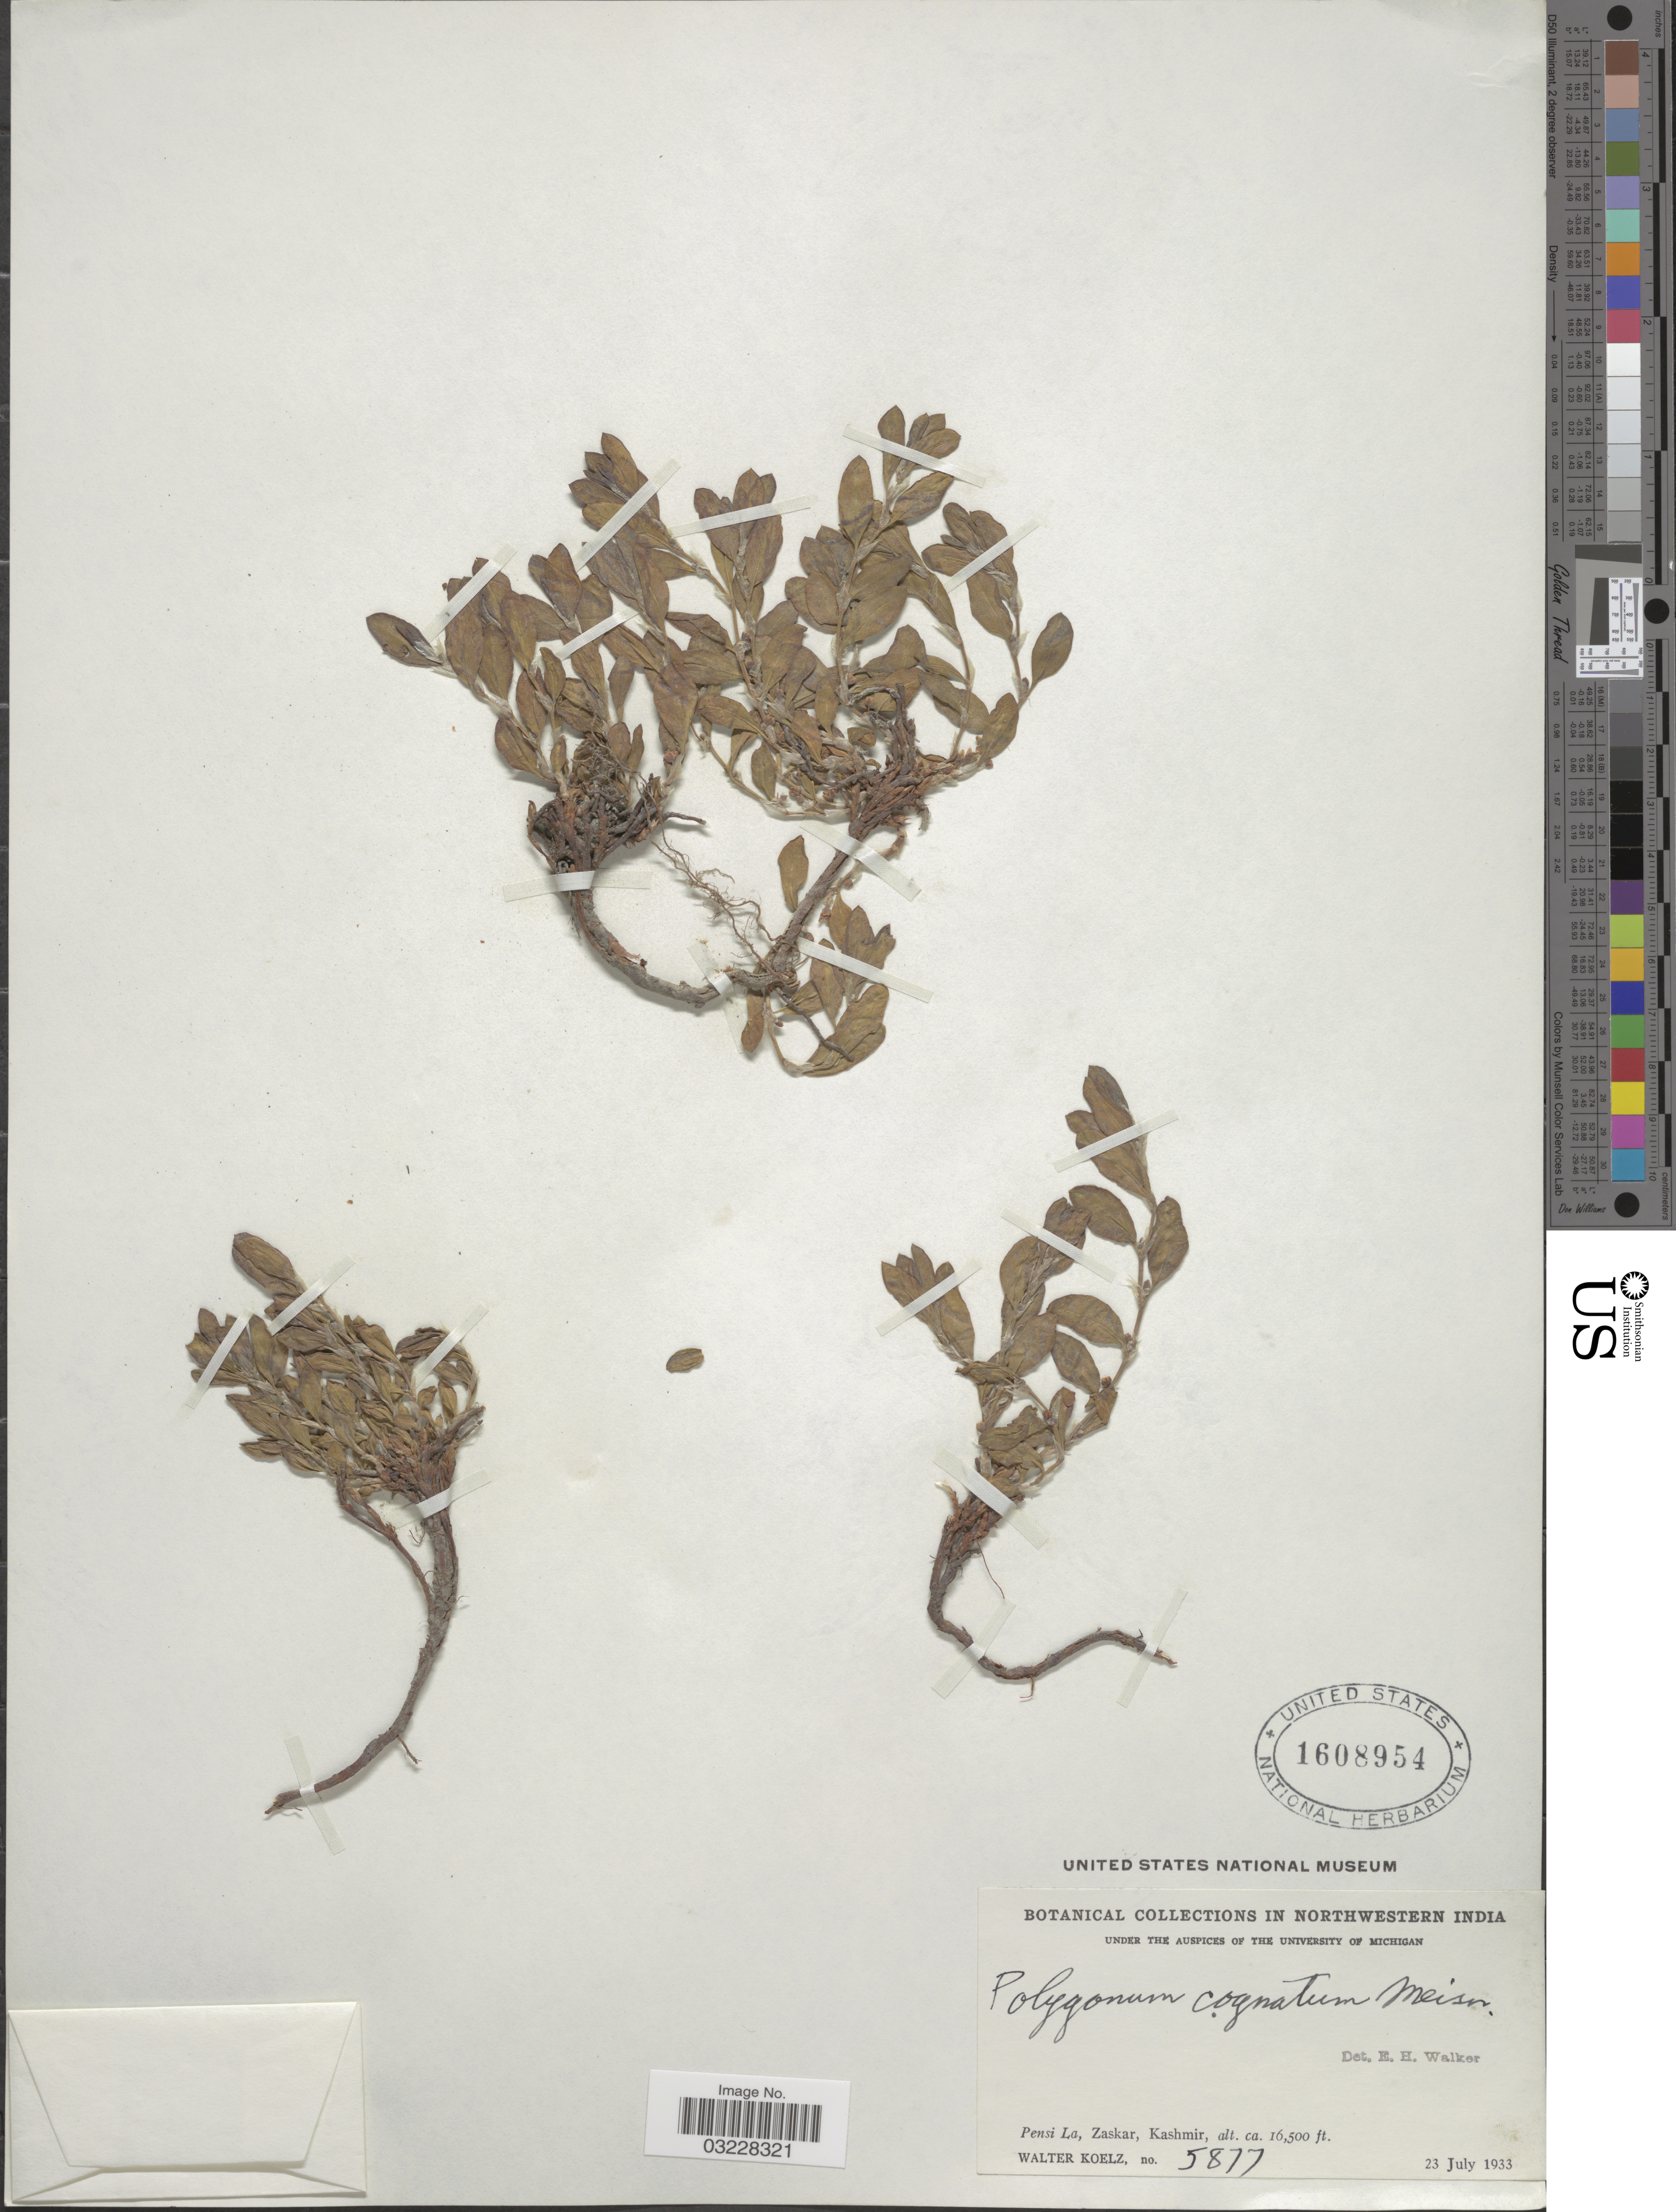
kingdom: Plantae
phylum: Tracheophyta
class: Magnoliopsida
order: Caryophyllales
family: Polygonaceae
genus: Polygonum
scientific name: Polygonum cognatum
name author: Meisn.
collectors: W. N. Koelz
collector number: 5877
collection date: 1933-07-23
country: India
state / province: Jammu and Kashmir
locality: Northwestern India. Pensi La, Zaskar, Kashmir.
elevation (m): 5029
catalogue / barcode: US 1608954